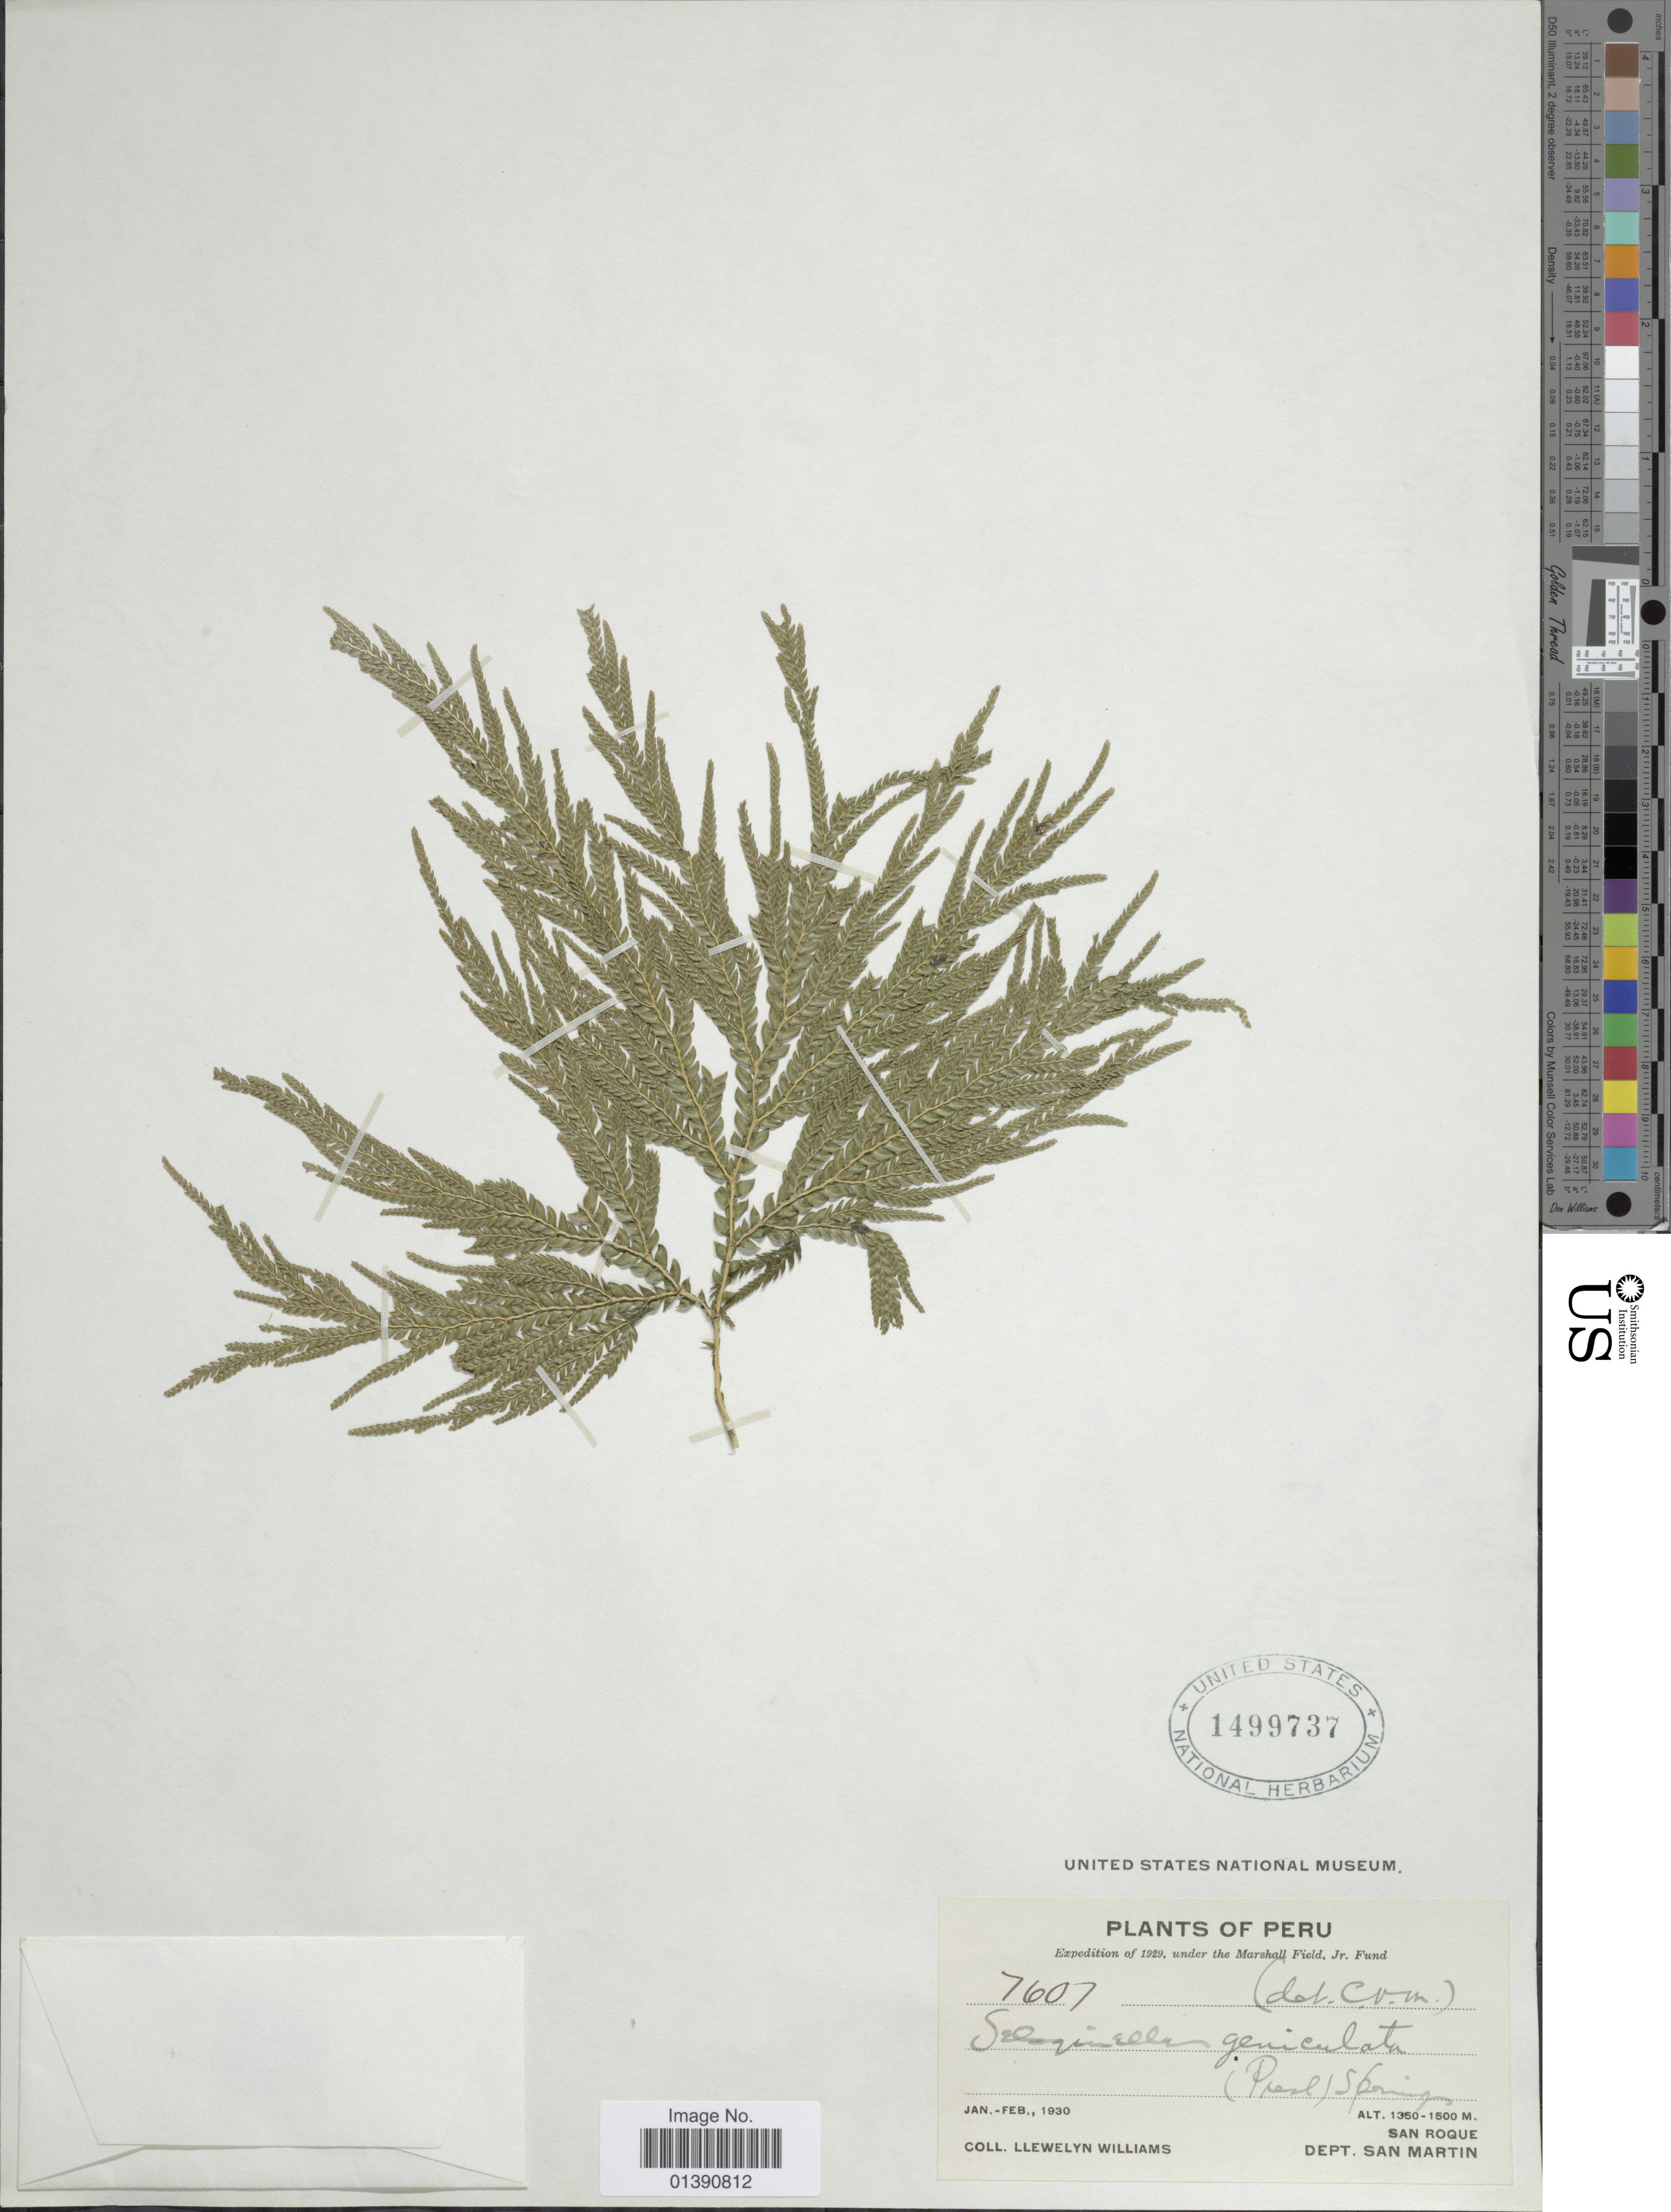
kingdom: Plantae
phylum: Tracheophyta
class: Lycopodiopsida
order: Selaginellales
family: Selaginellaceae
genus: Selaginella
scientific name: Selaginella geniculata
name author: (C. Presl) Spring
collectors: Ll. Williams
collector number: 7607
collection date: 1930-01/1930-02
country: Peru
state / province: San Martín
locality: San Roque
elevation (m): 1350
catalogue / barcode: US 1499737